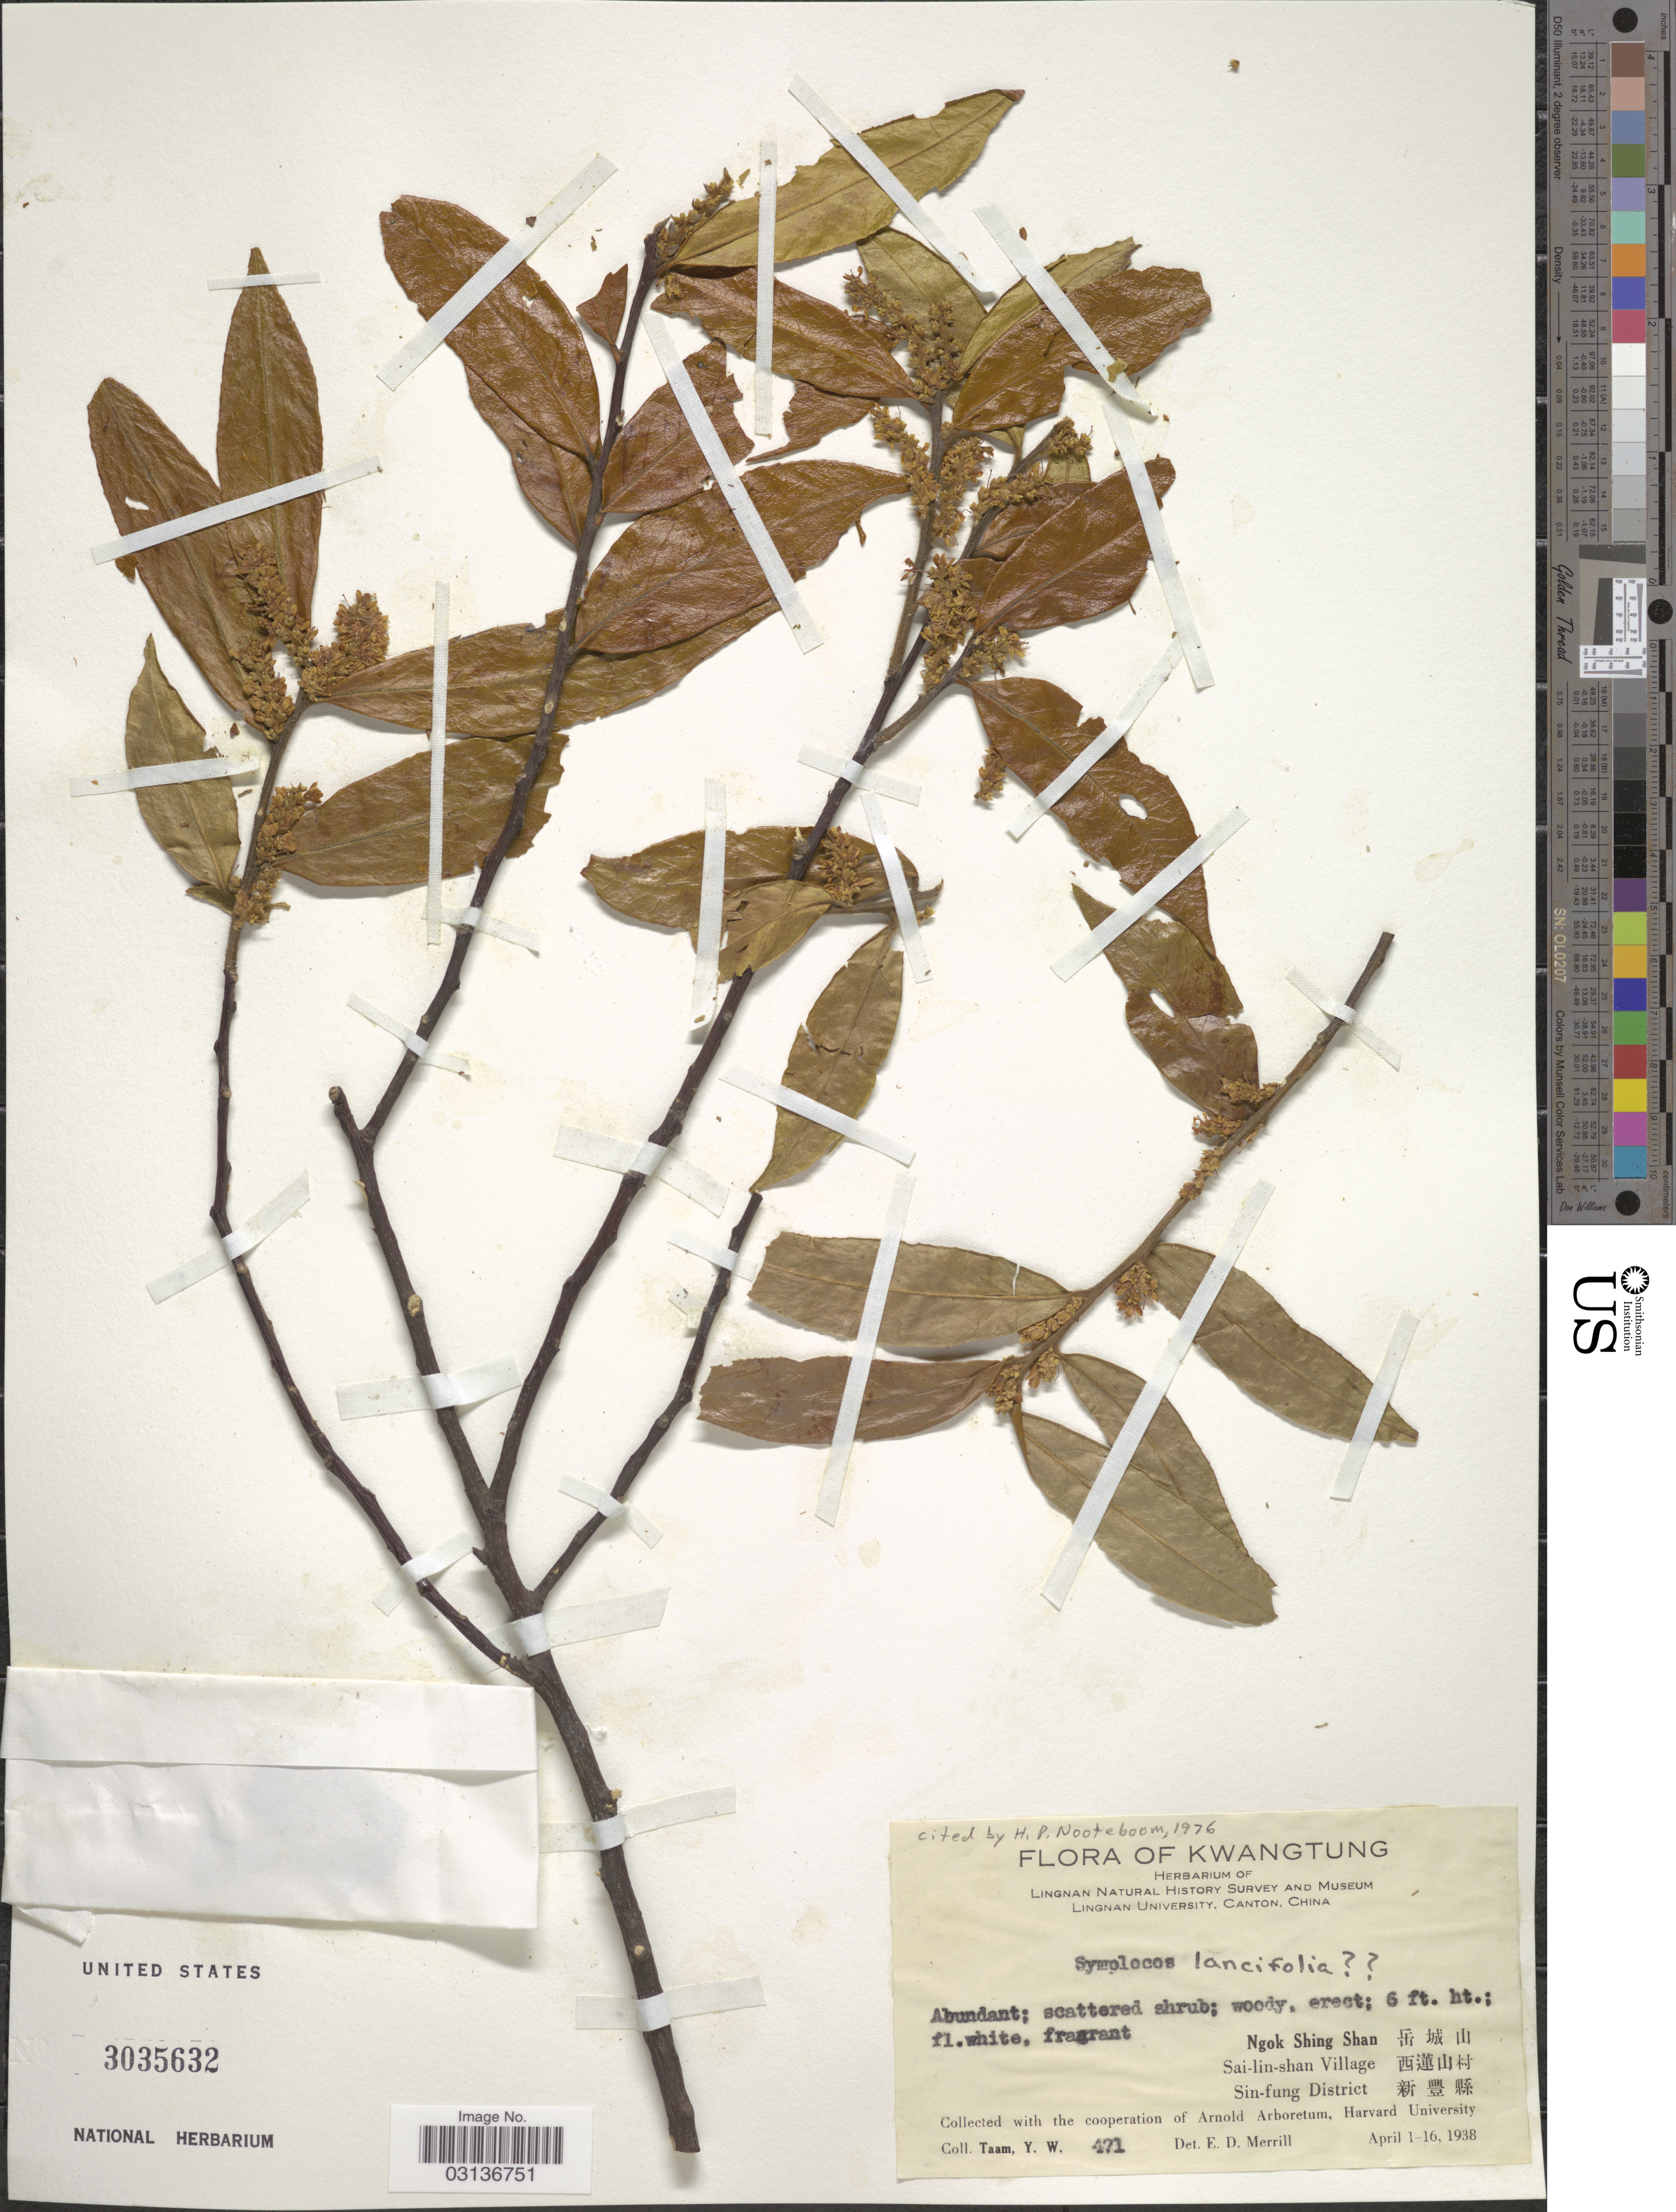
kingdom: Plantae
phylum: Tracheophyta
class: Magnoliopsida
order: Ericales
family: Symplocaceae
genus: Symplocos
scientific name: Symplocos lancifolia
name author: Siebert & Zucc.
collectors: Y. W. Taam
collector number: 471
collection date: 1938-04-01/1938-04-16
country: China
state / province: Guangdong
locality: Kwatung.Ngok Shing Shan Sai-lin-shan Village Sin-fung District .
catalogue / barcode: US 3035632